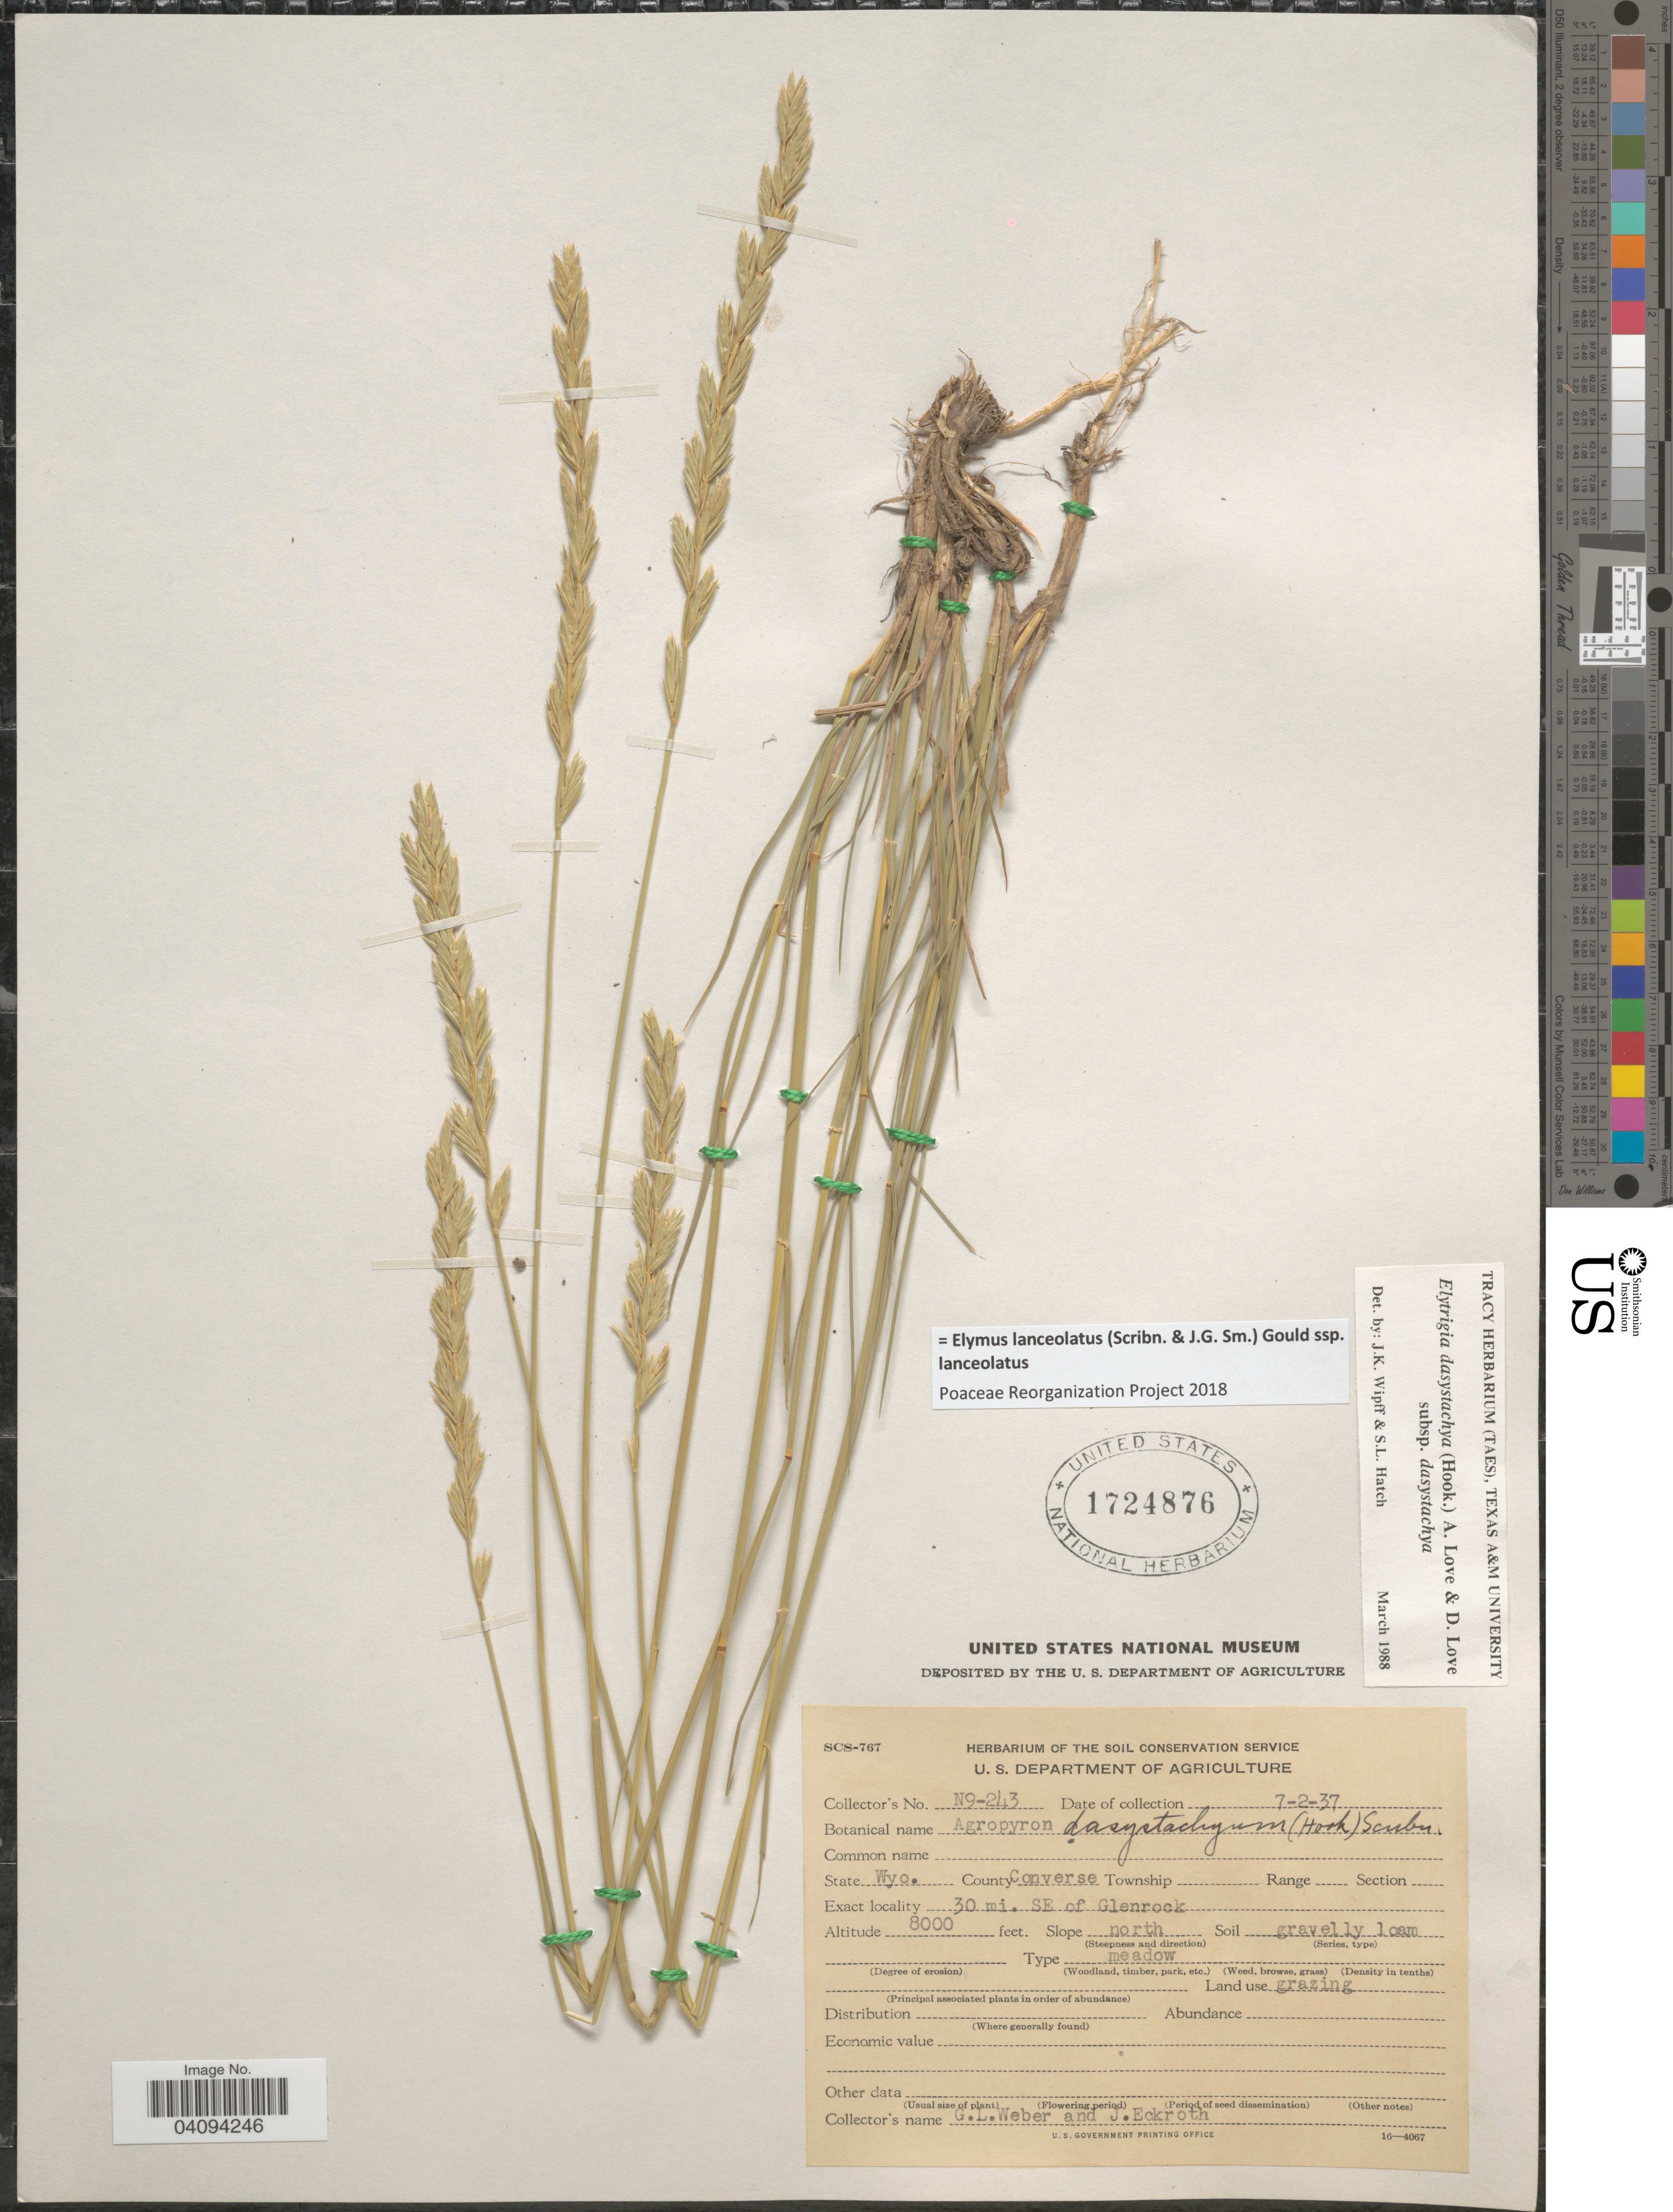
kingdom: Plantae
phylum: Tracheophyta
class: Liliopsida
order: Poales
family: Poaceae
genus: Elymus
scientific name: Elymus lanceolatus subsp. lanceolatus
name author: (Scribn. & J.G. Sm.) Gould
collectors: G. Weber & J. Eckroth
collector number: N9-243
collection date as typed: Transcribed d/m/y: 2/7/37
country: United States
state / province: Wyoming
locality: County Converse. 30 mi. SE of Glenrock.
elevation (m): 2438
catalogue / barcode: US 1724876